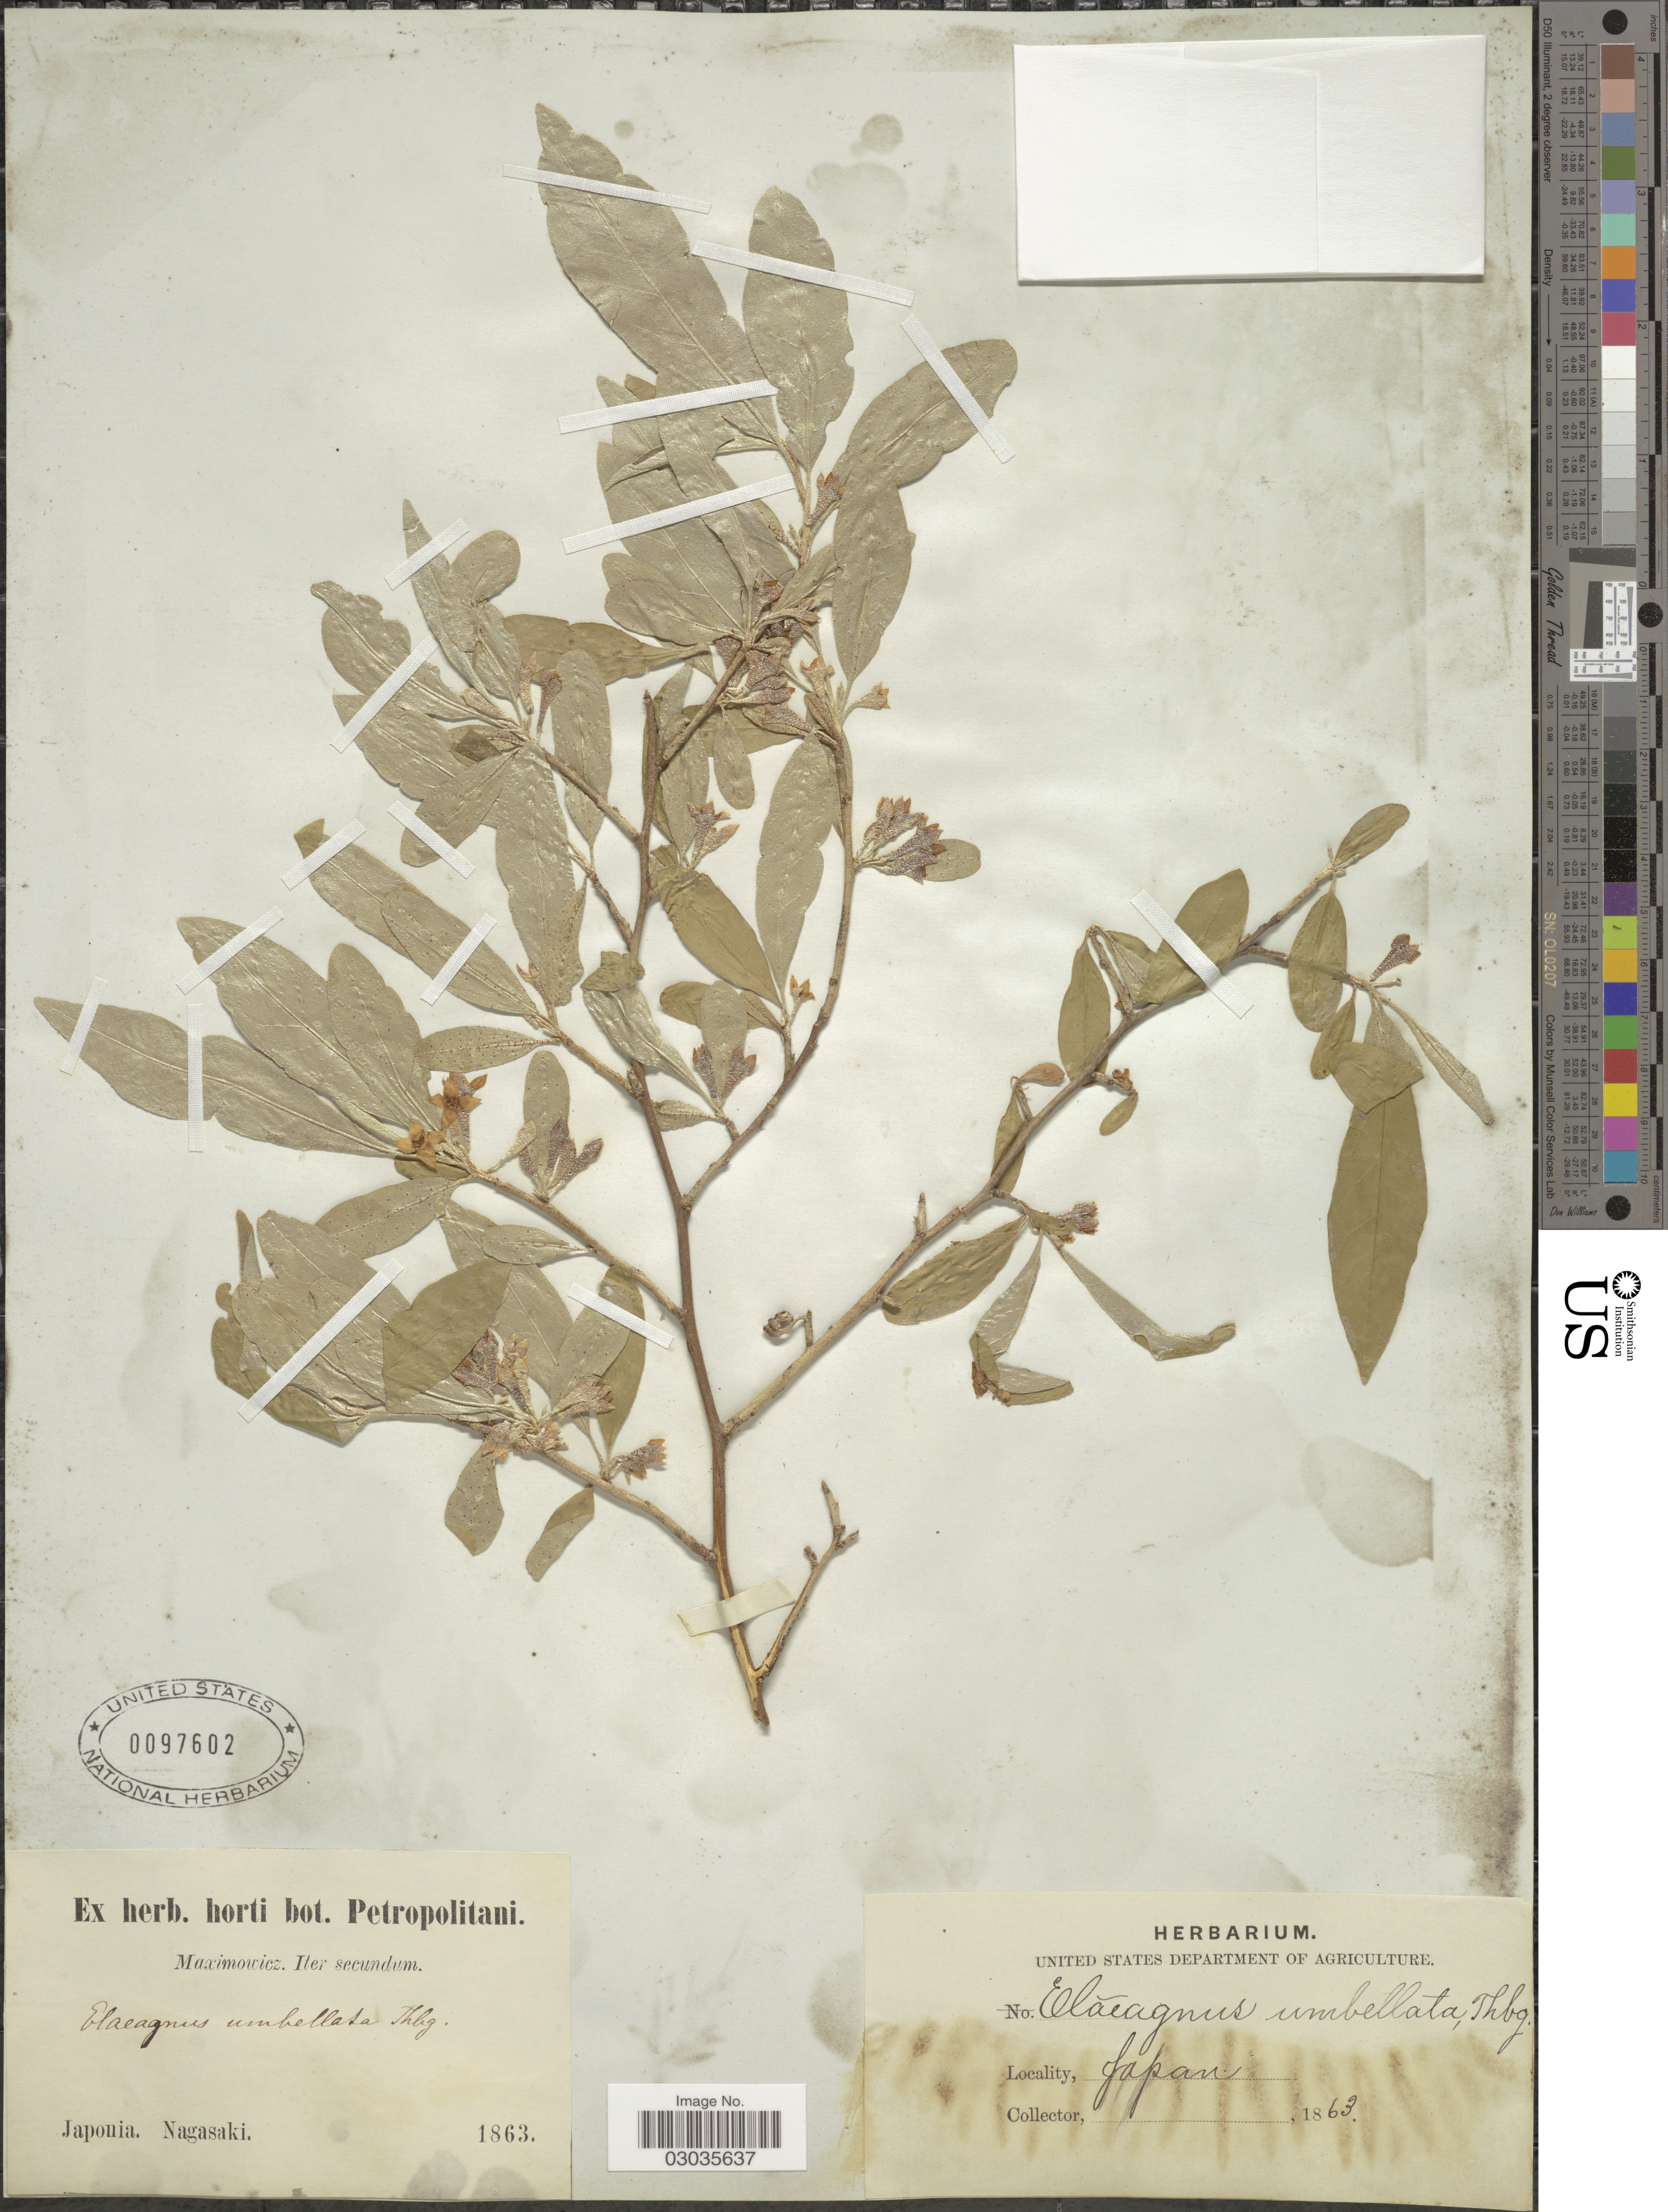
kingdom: Plantae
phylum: Tracheophyta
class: Magnoliopsida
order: Rosales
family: Elaeagnaceae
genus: Elaeagnus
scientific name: Elaeagnus umbellata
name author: Thunb.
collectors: Maximowicz, --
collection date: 1863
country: Japan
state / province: Nagasaki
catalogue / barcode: US 97602